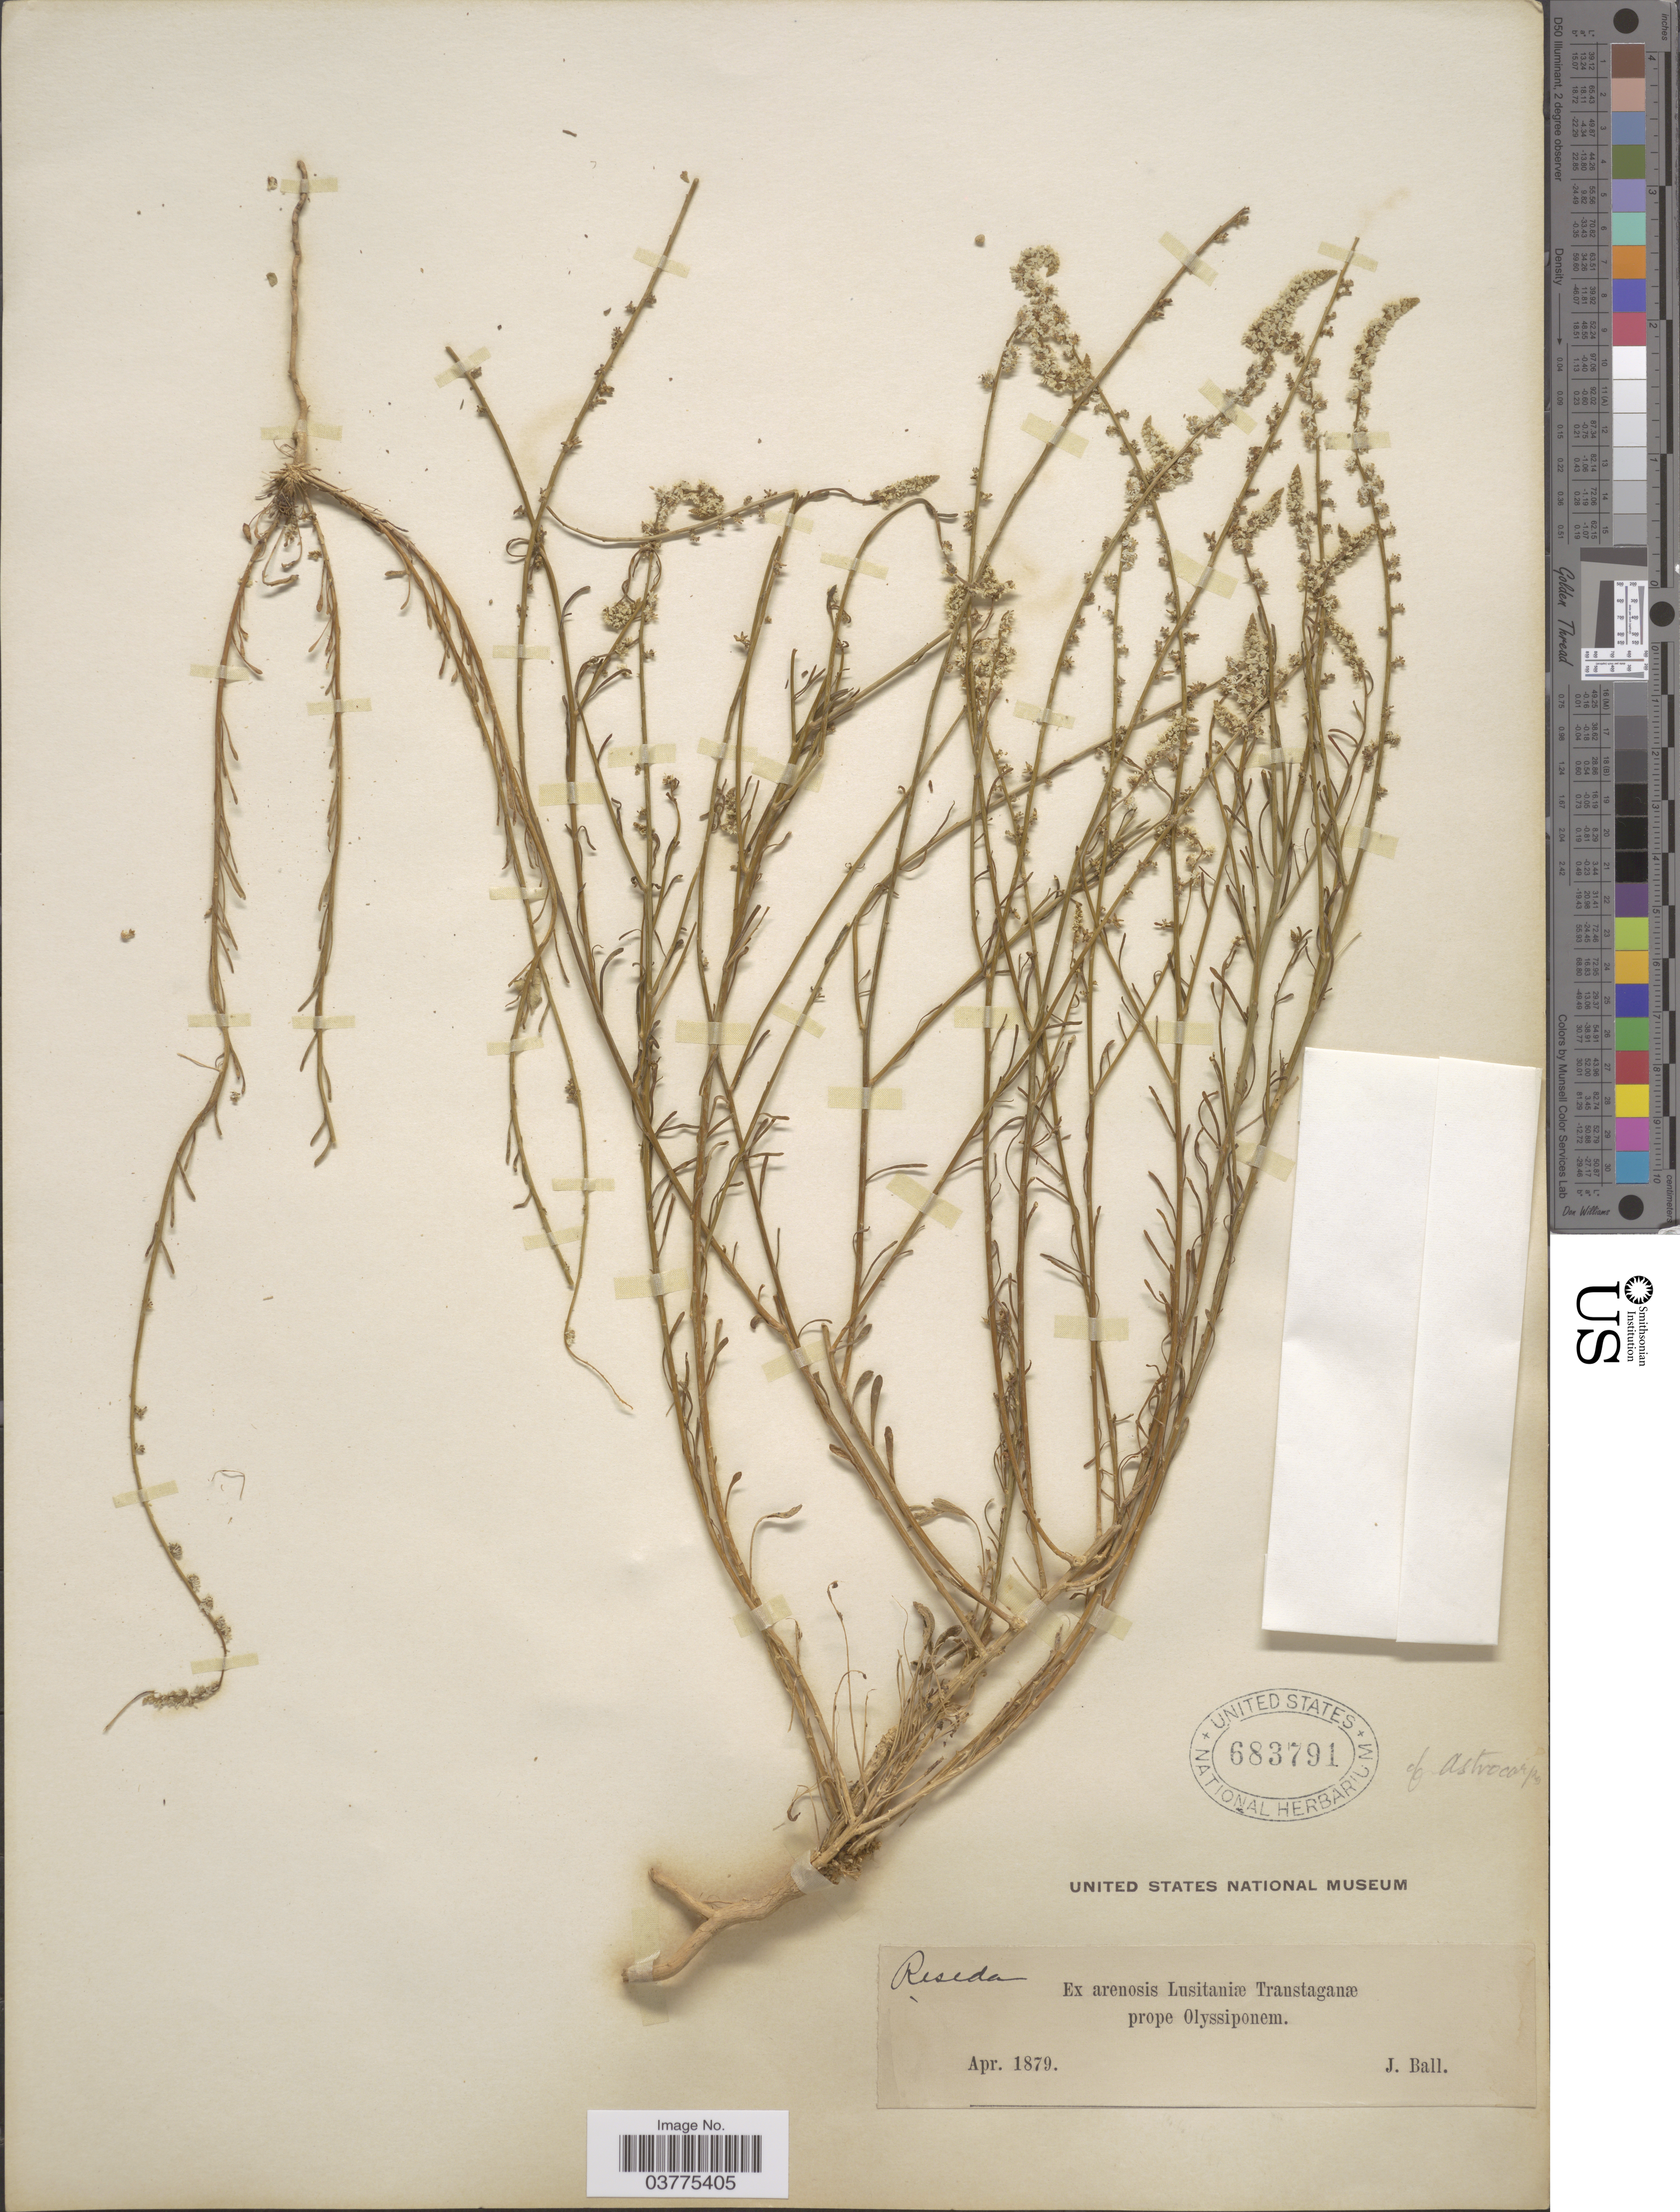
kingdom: Plantae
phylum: Tracheophyta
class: Magnoliopsida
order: Brassicales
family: Resedaceae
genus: Reseda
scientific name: Reseda sp.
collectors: J. Ball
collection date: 1879-04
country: Portugal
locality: Ex arenosis Lusitaniæ Transtaganæ prope Olyssiponem.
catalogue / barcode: US 683791